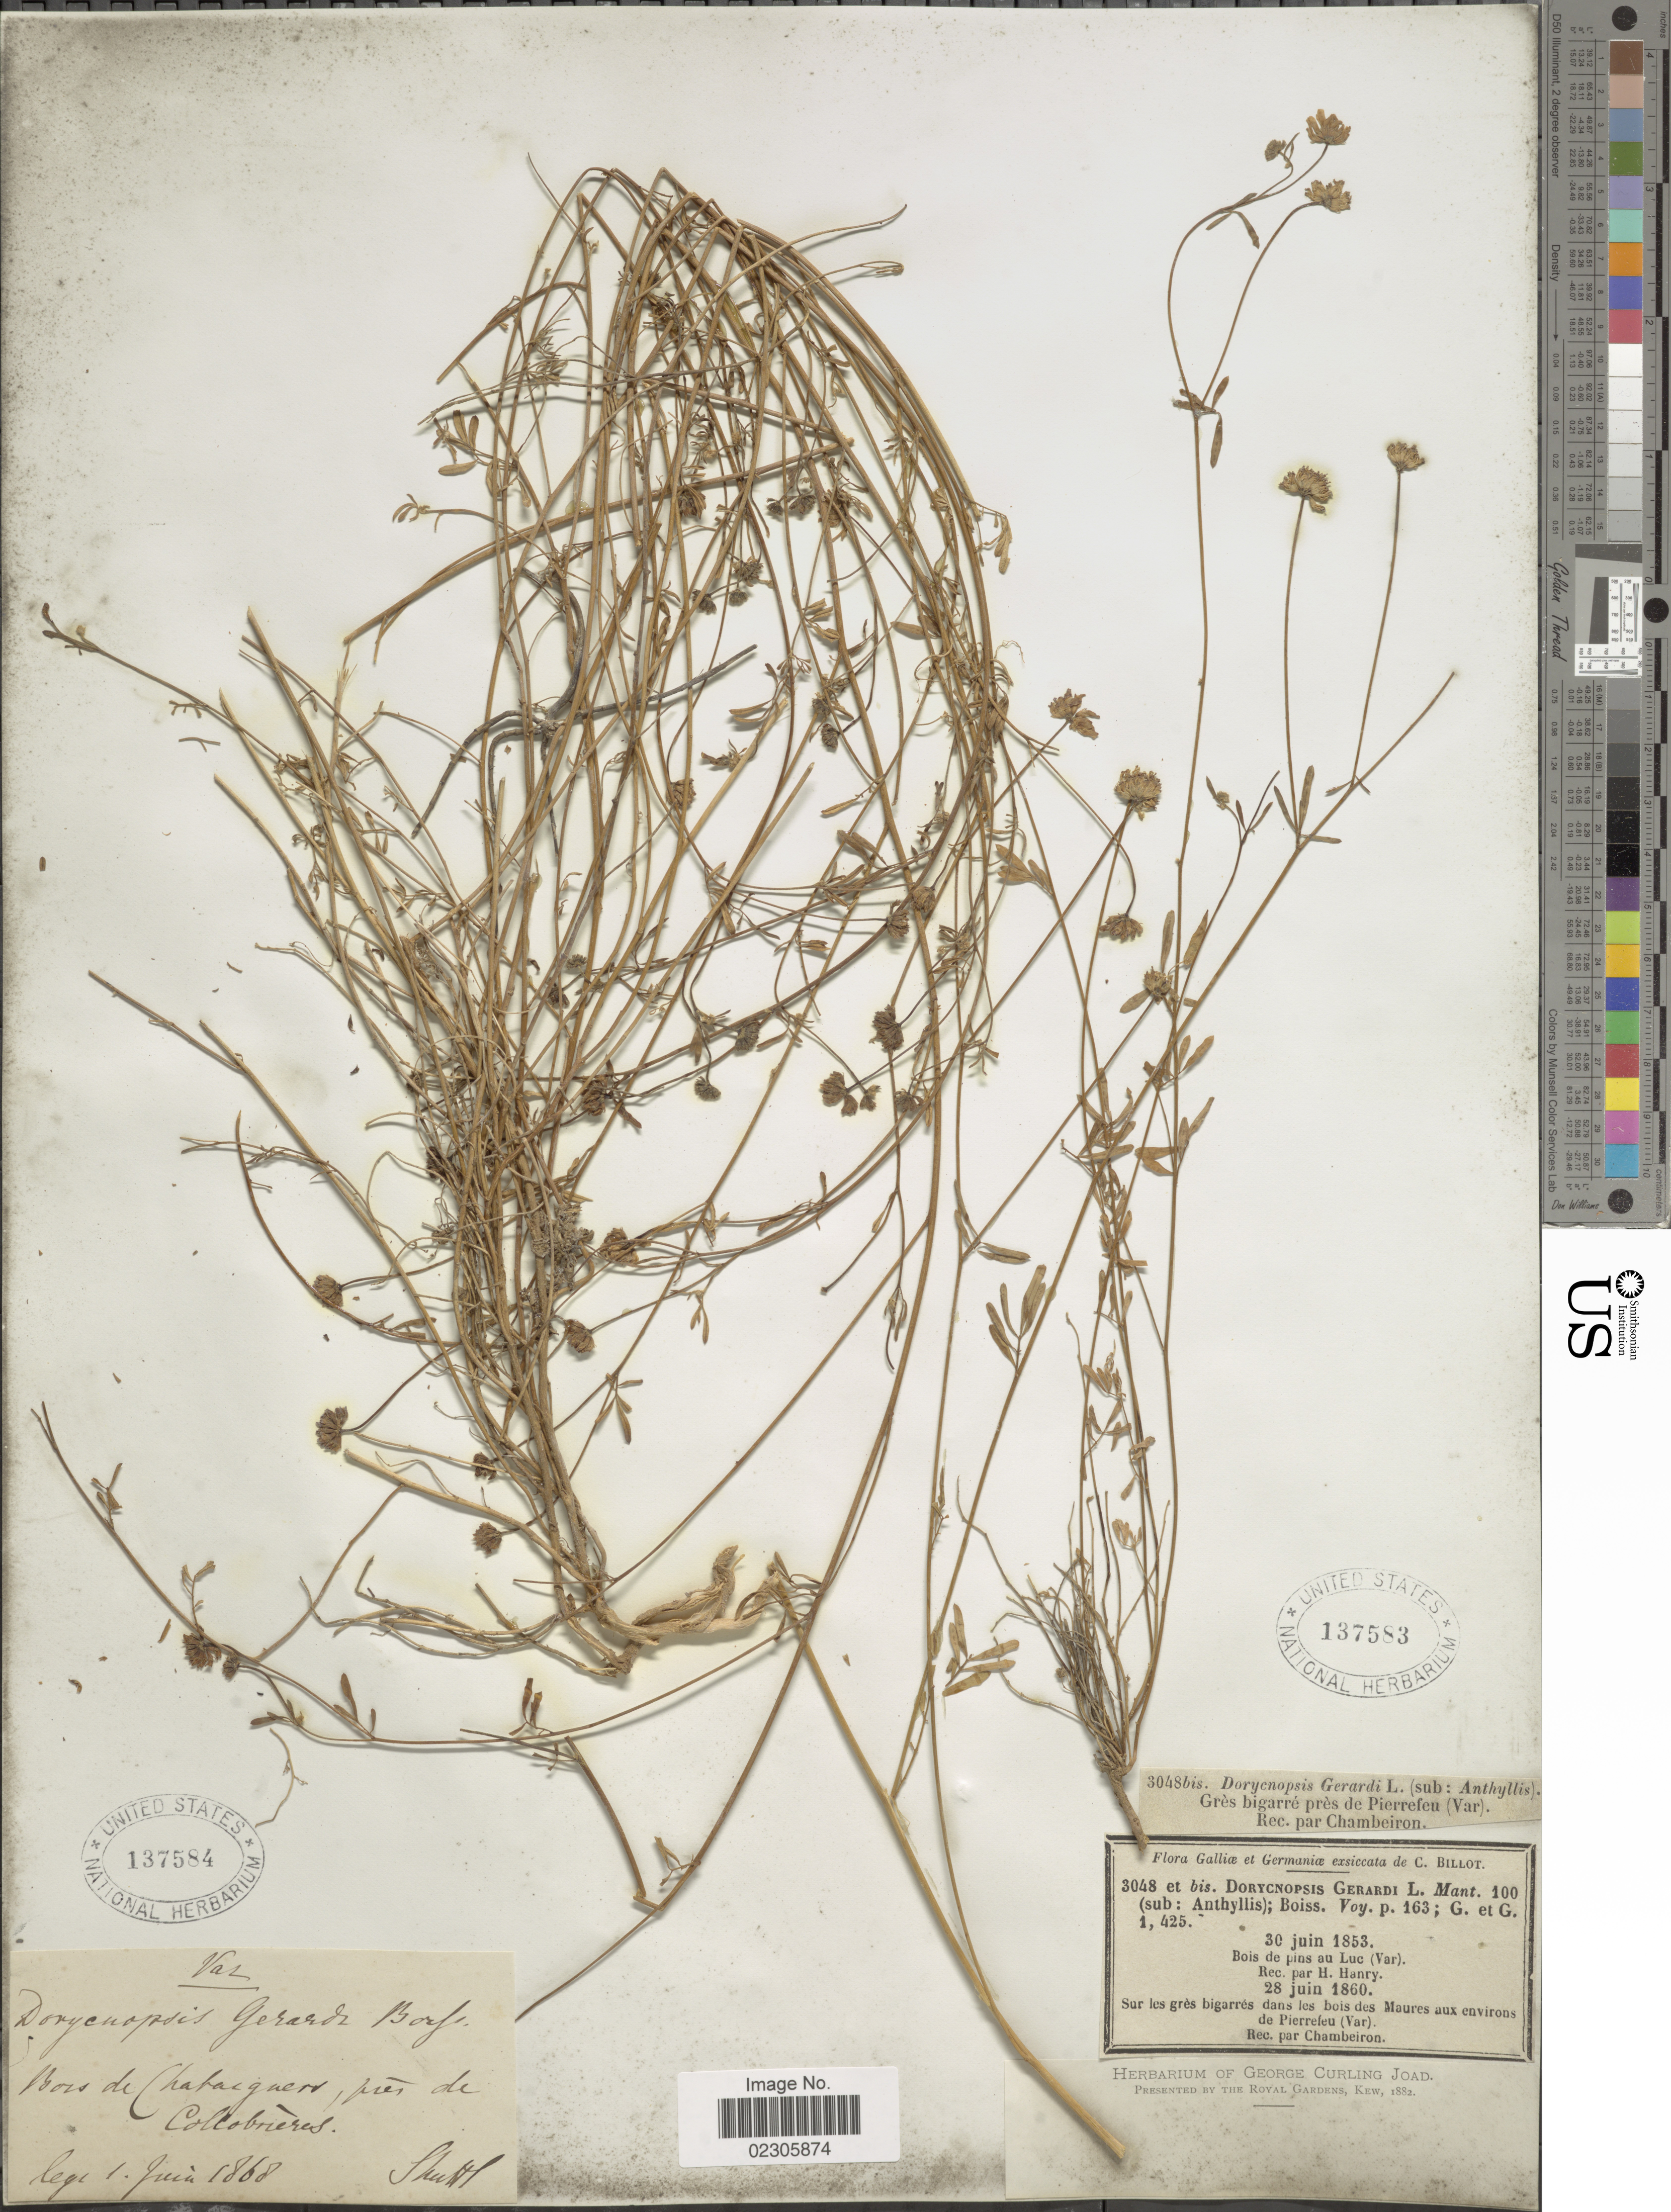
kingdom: Plantae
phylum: Tracheophyta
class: Magnoliopsida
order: Fabales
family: Fabaceae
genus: Anthyllis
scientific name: Anthyllis gerardii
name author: L.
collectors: -. Shultz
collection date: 1868-06-01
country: France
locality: Bois de Chabaigners, pres de Collobieres [interpreted]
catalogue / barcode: US 137584